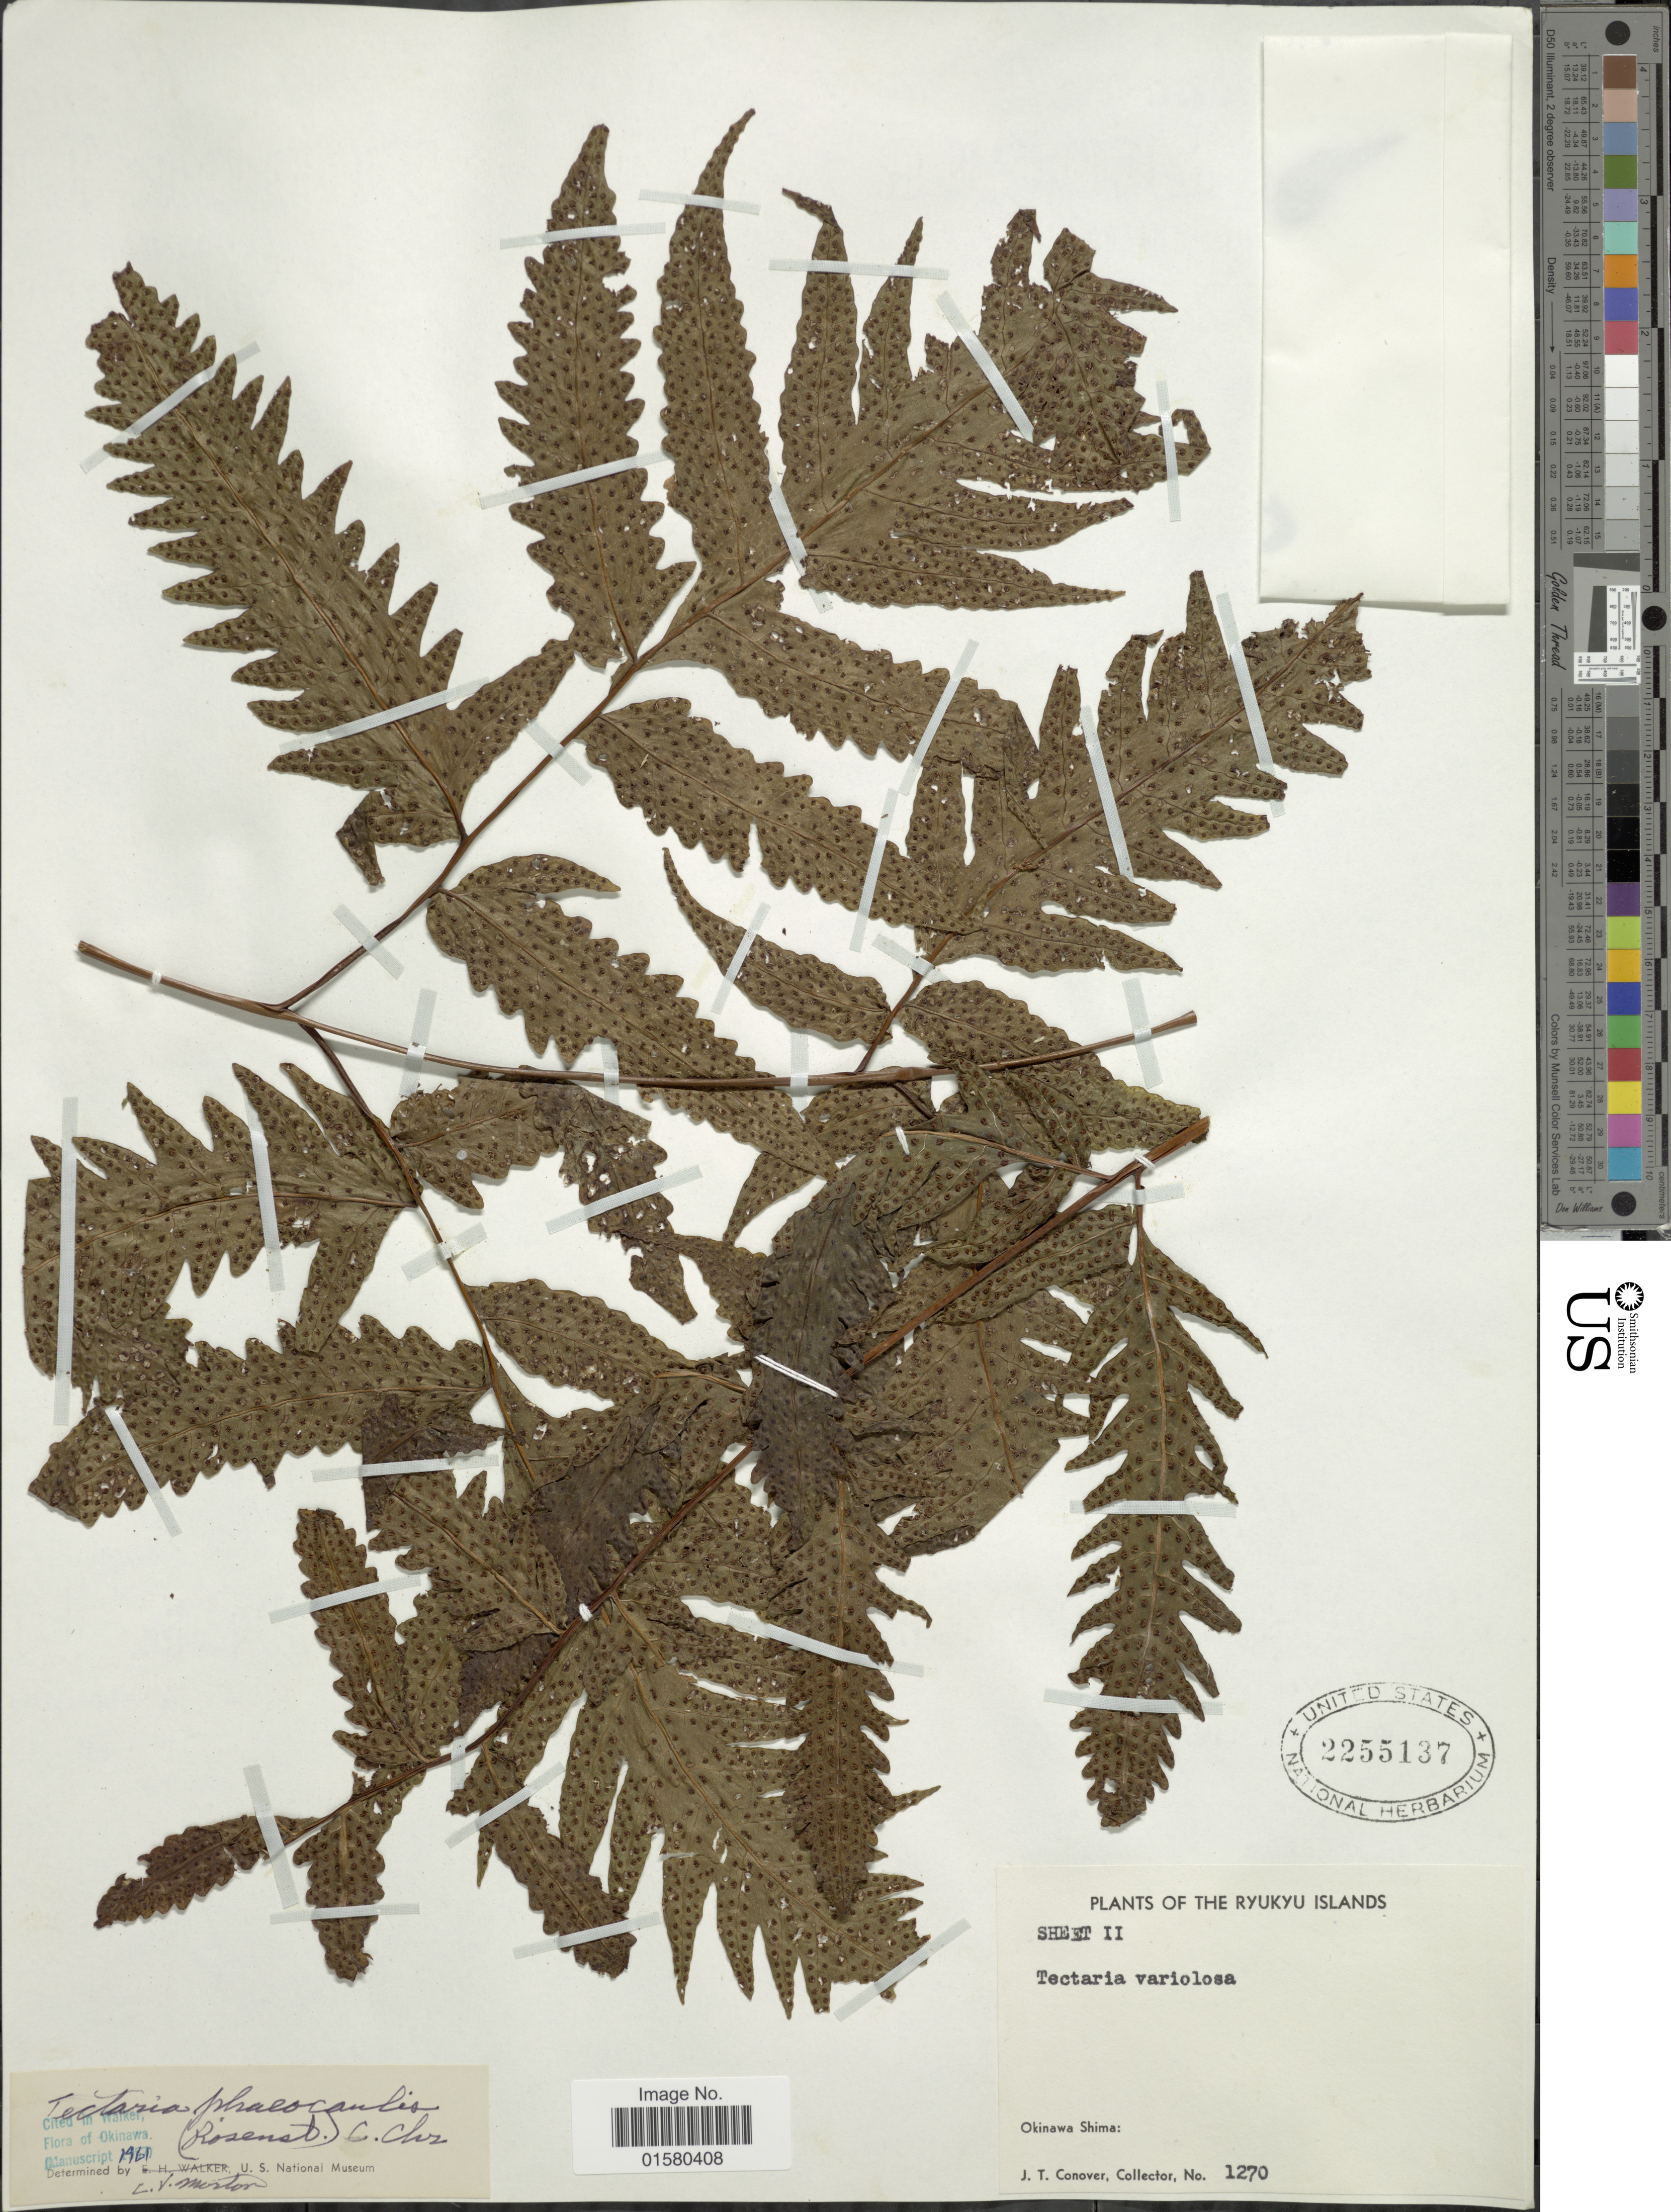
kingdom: Plantae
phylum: Tracheophyta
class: Polypodiopsida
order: Polypodiales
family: Tectariaceae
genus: Tectaria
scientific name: Tectaria phaeocaulis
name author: (Rosenst.) C. Chr.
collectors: J. T. Conover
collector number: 1270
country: Japan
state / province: Okinawa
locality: The Ryukyu Islands, Okinawa Shima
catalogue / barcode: US 2255137